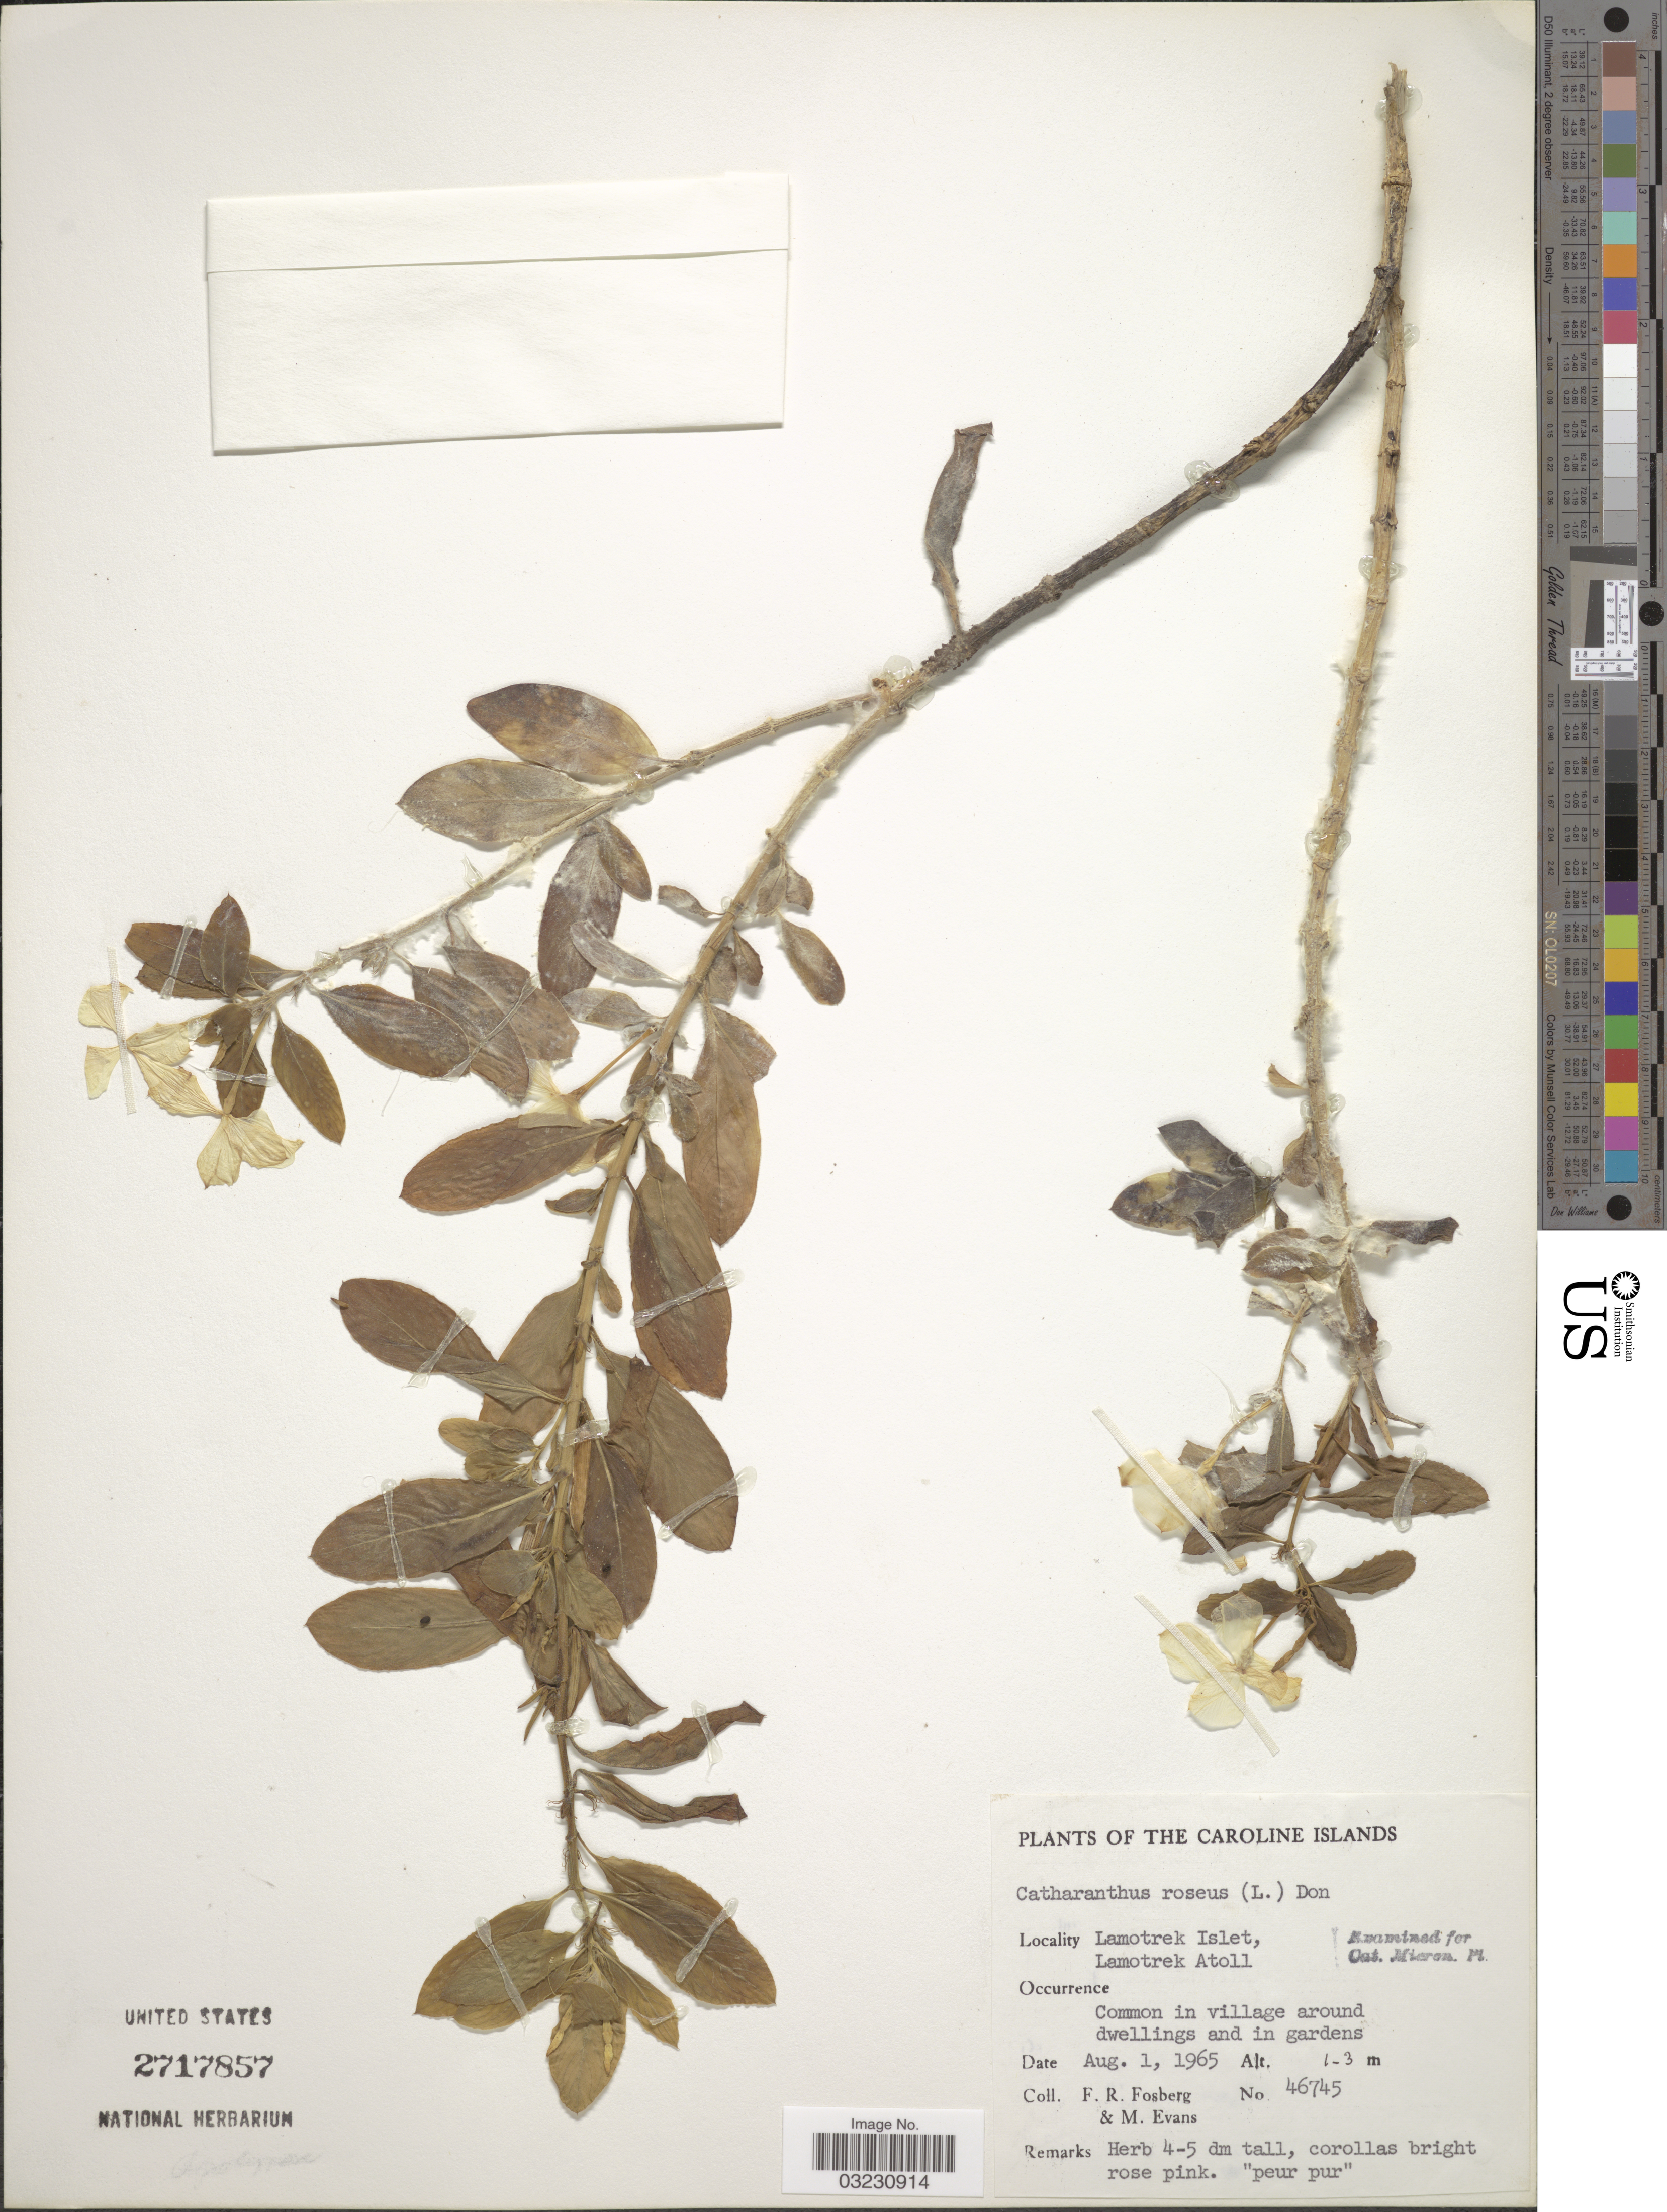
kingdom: Plantae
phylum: Tracheophyta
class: Magnoliopsida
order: Gentianales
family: Apocynaceae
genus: Catharanthus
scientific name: Catharanthus roseus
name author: (L.) G. Don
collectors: F. R. Fosberg & M. Evans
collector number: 46745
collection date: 1965-08-01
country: Micronesia, Federated States of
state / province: Yap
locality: Caroline Islands. Lamotrek Islet, Lamotrek Atoll. In village around dwellings and in gardens.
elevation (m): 1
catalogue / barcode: US 2717857